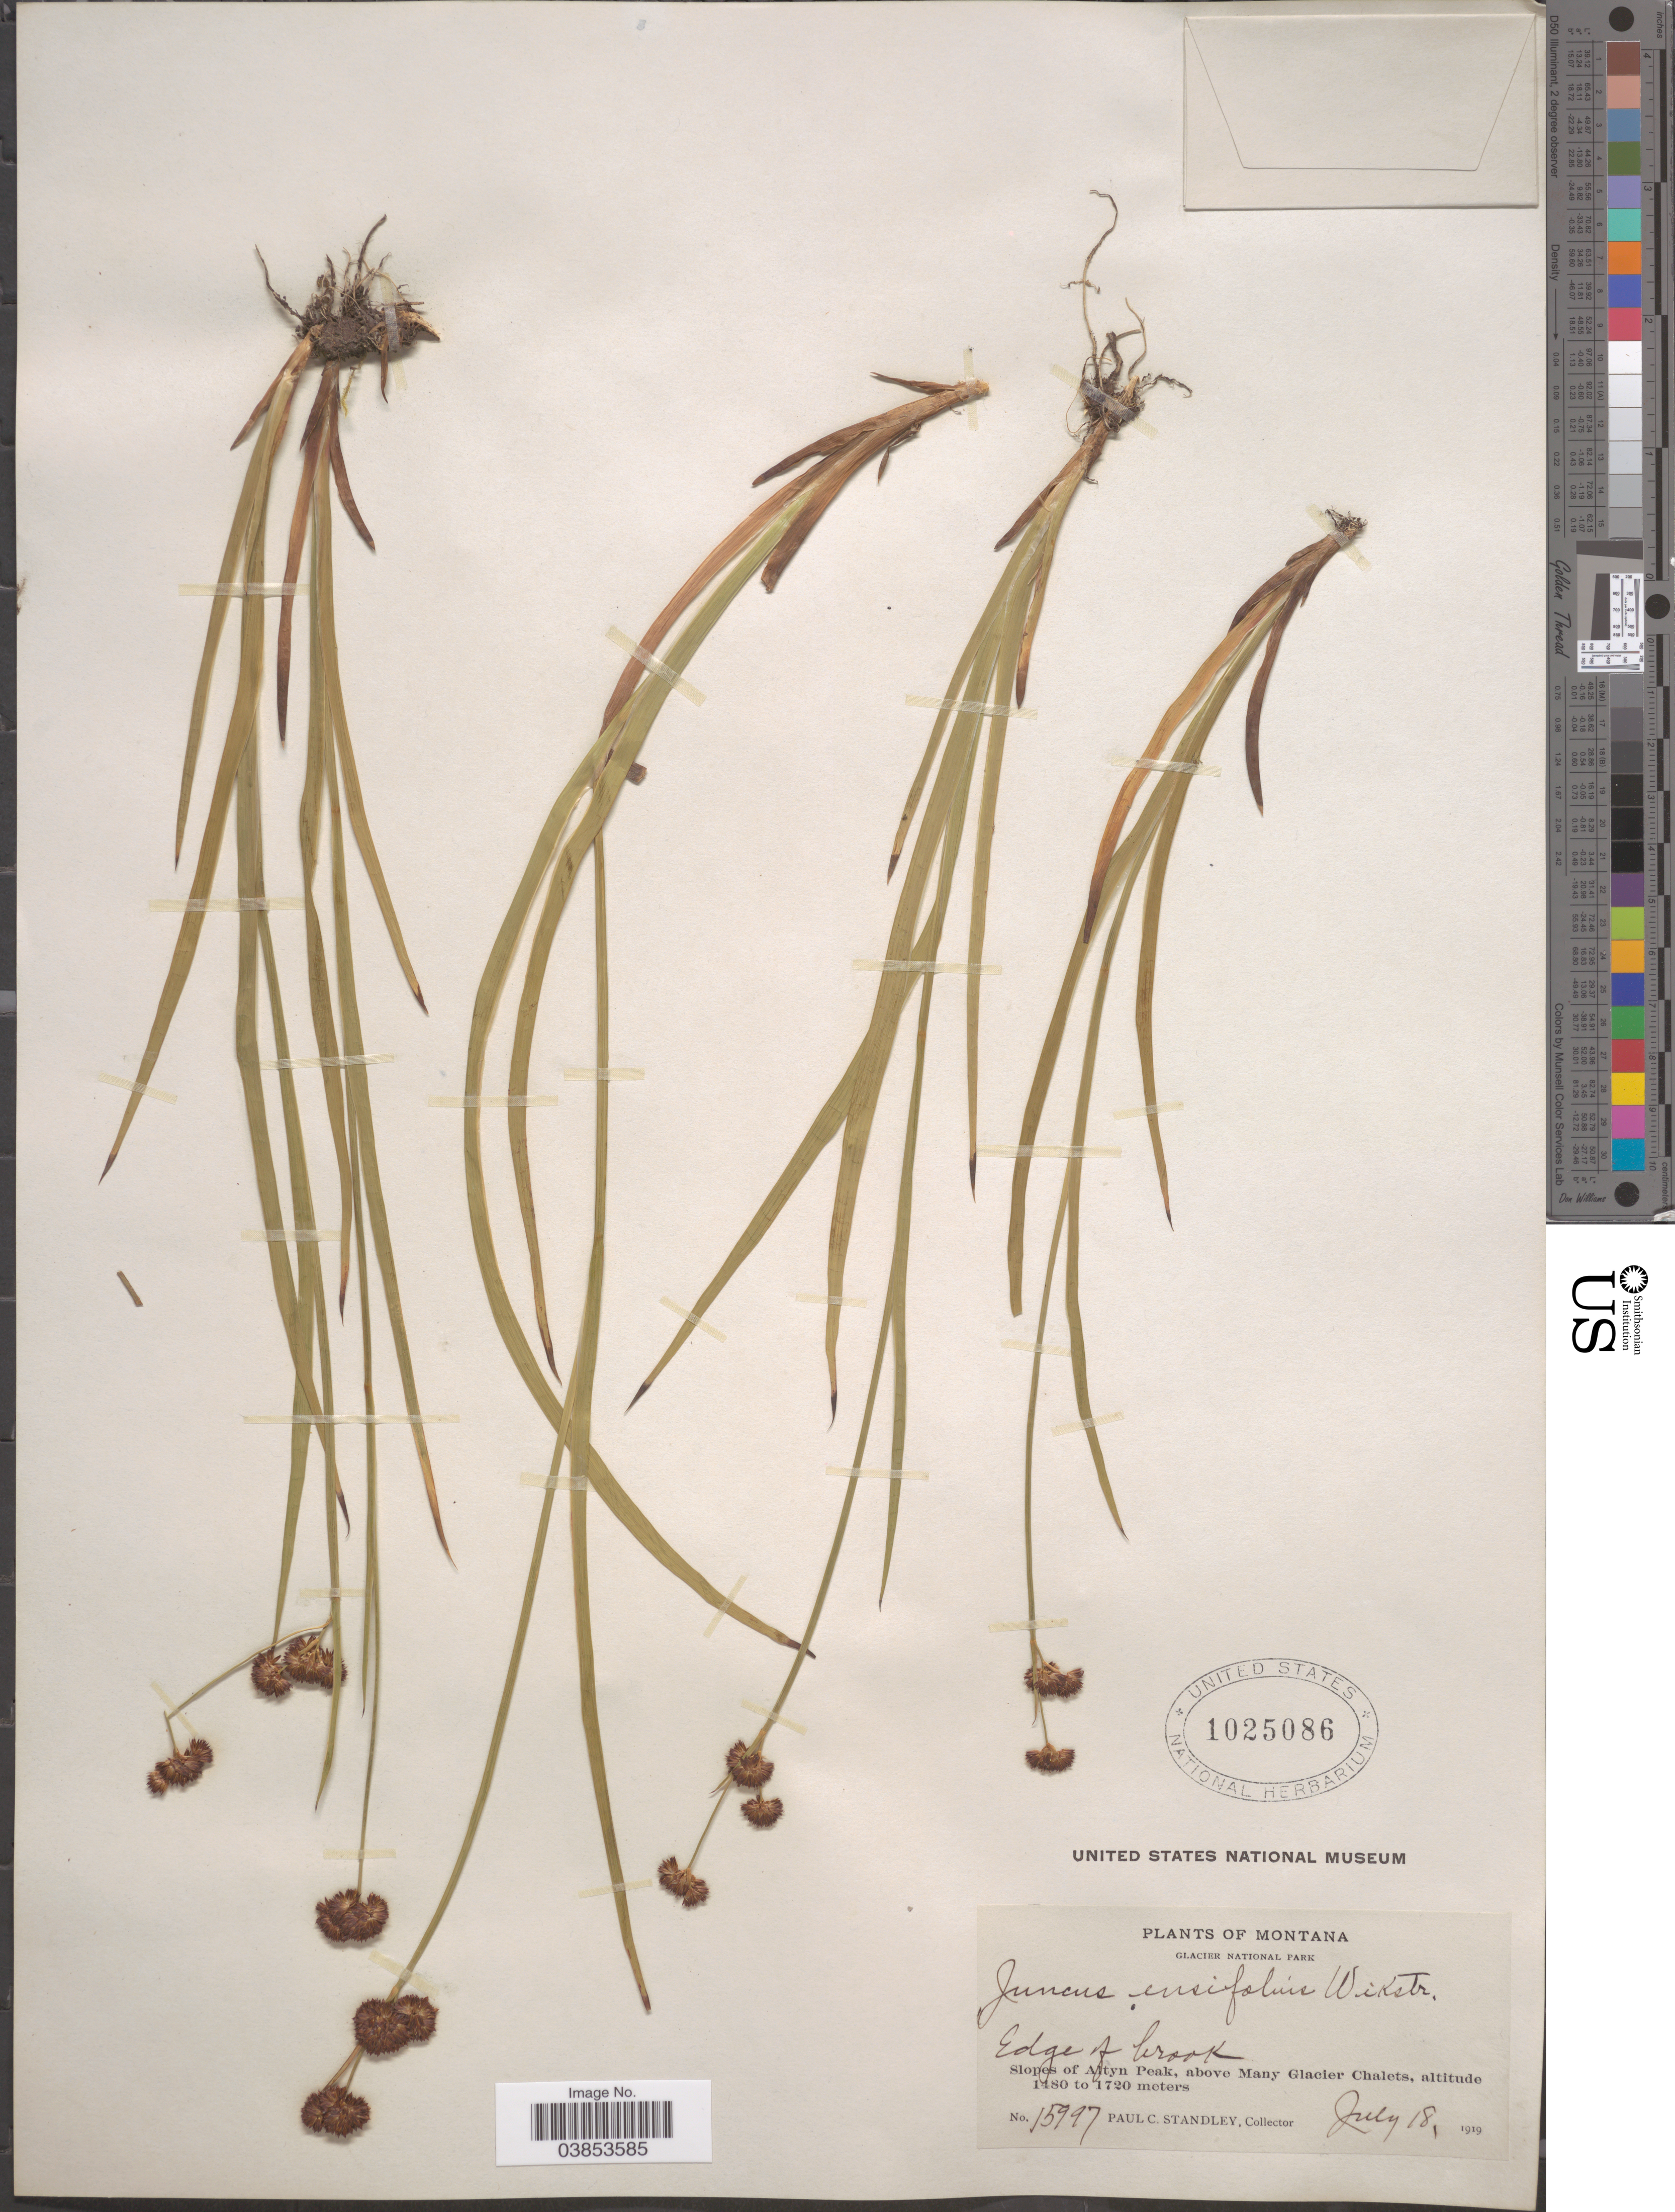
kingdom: Plantae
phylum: Tracheophyta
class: Liliopsida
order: Poales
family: Juncaceae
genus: Juncus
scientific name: Juncus ensifolius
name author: Wikstr.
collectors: P. C. Standley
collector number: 15997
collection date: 1919-07-18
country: United States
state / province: Montana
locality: Glacier National Park. Edge of Crook. Slopes of Altyn Peak, above Many Glacier Chalets.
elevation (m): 1480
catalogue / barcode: US 1025086